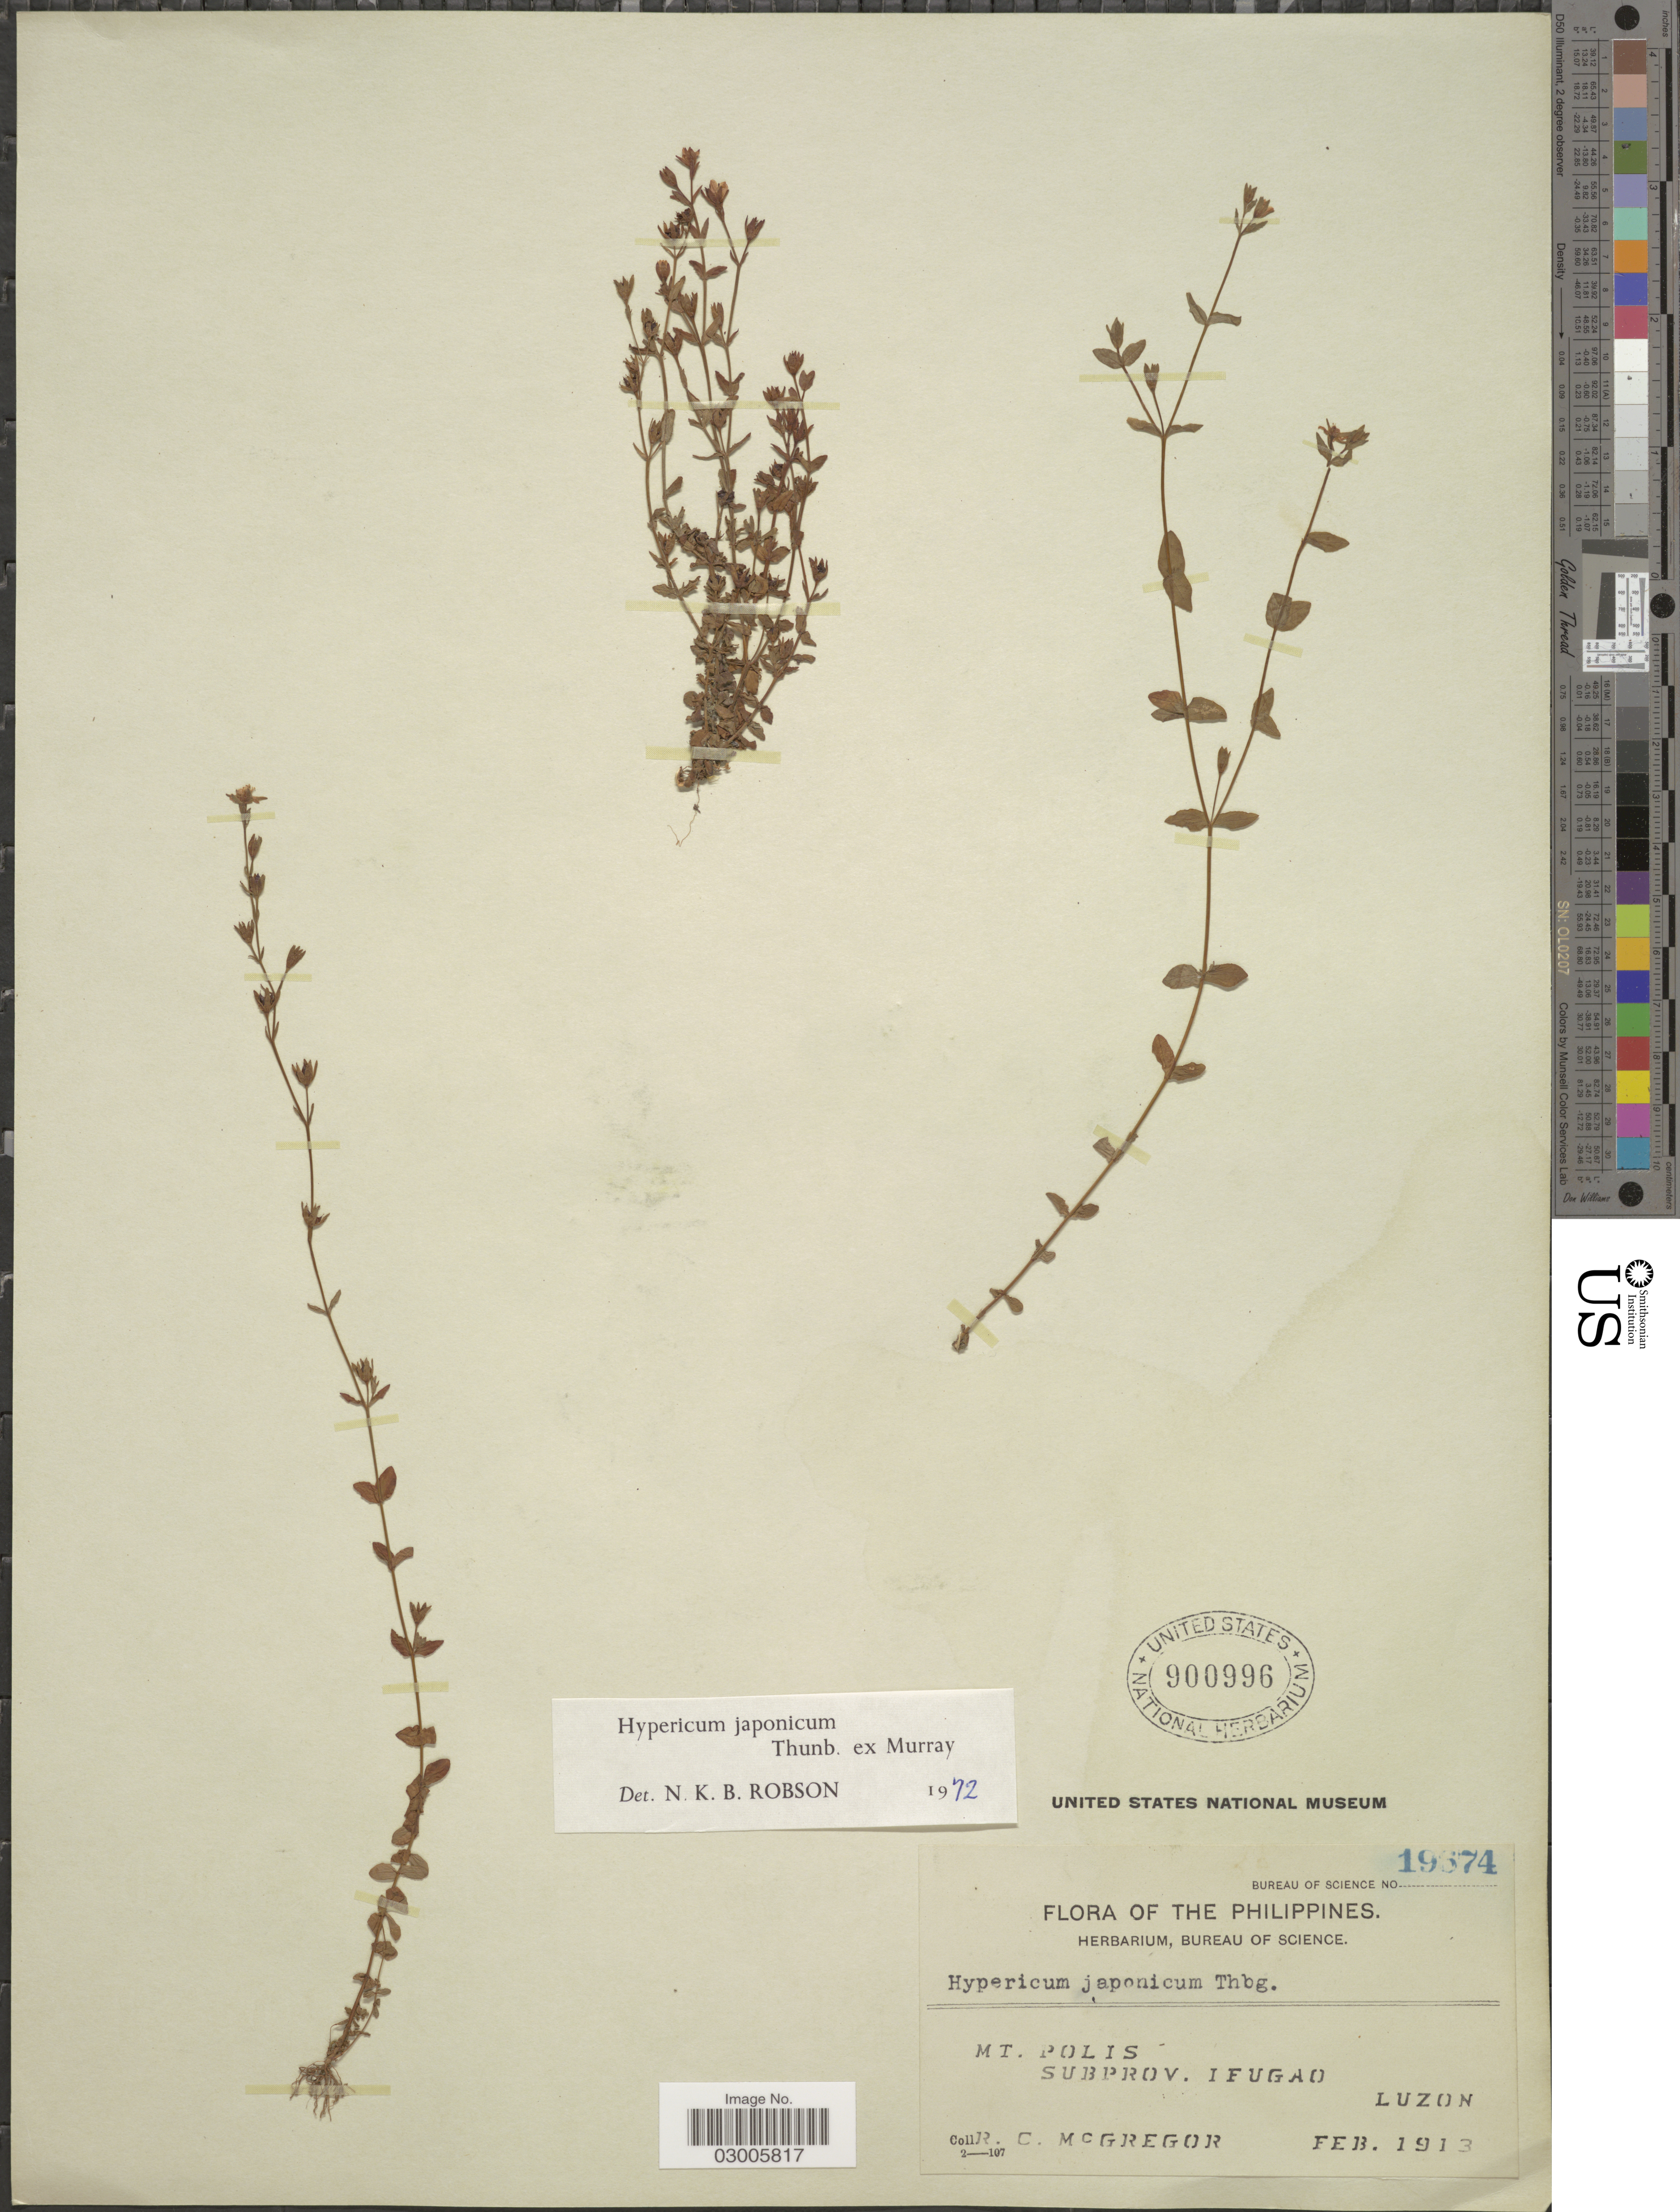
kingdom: Plantae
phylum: Tracheophyta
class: Magnoliopsida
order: Malpighiales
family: Hypericaceae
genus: Hypericum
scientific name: Hypericum japonicum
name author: Thunb.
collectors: R. C. McGregor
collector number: Bureau of Science 19674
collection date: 1913-02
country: Philippines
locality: Mt. Polis, Subprov. Ifugao, Luzon.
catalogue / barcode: US 900996